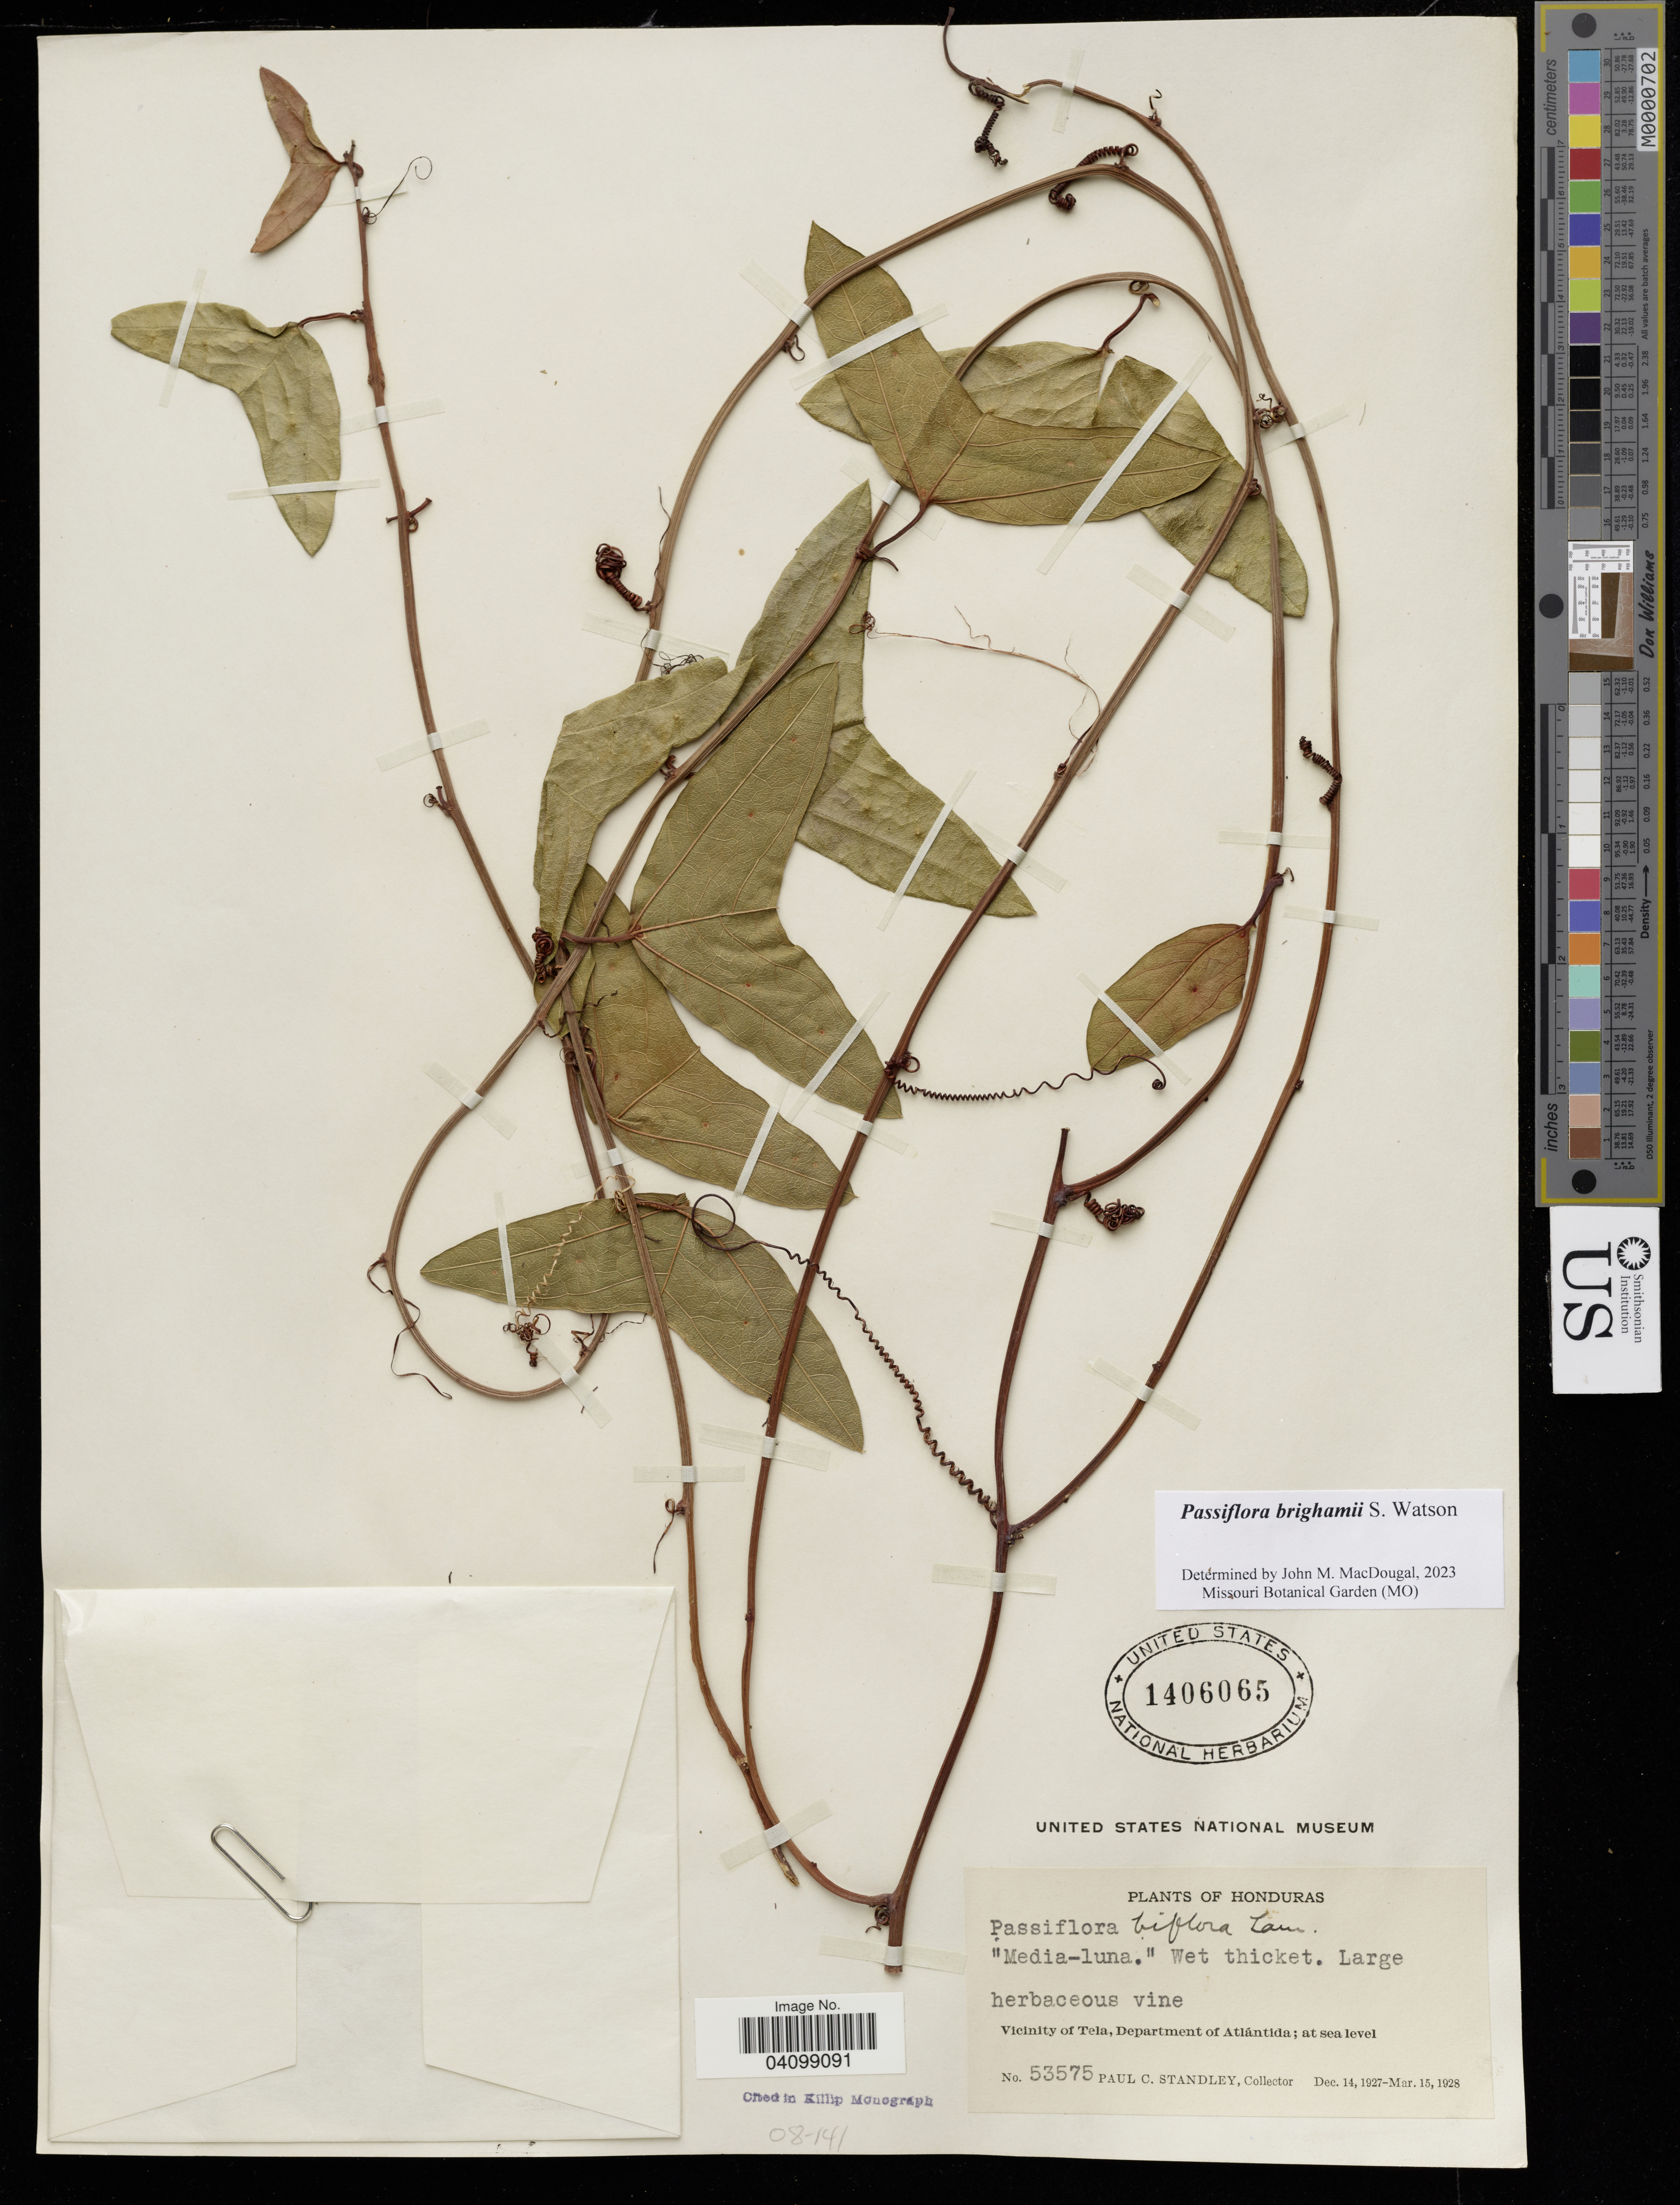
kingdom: Plantae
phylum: Tracheophyta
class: Magnoliopsida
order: Malpighiales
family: Passifloraceae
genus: Passiflora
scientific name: Passiflora brighamii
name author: S. Watson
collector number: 53575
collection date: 1928-03-15/1928-12-14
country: Honduras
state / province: Atlantida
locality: Vicinity of Tela.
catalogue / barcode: US 1406065